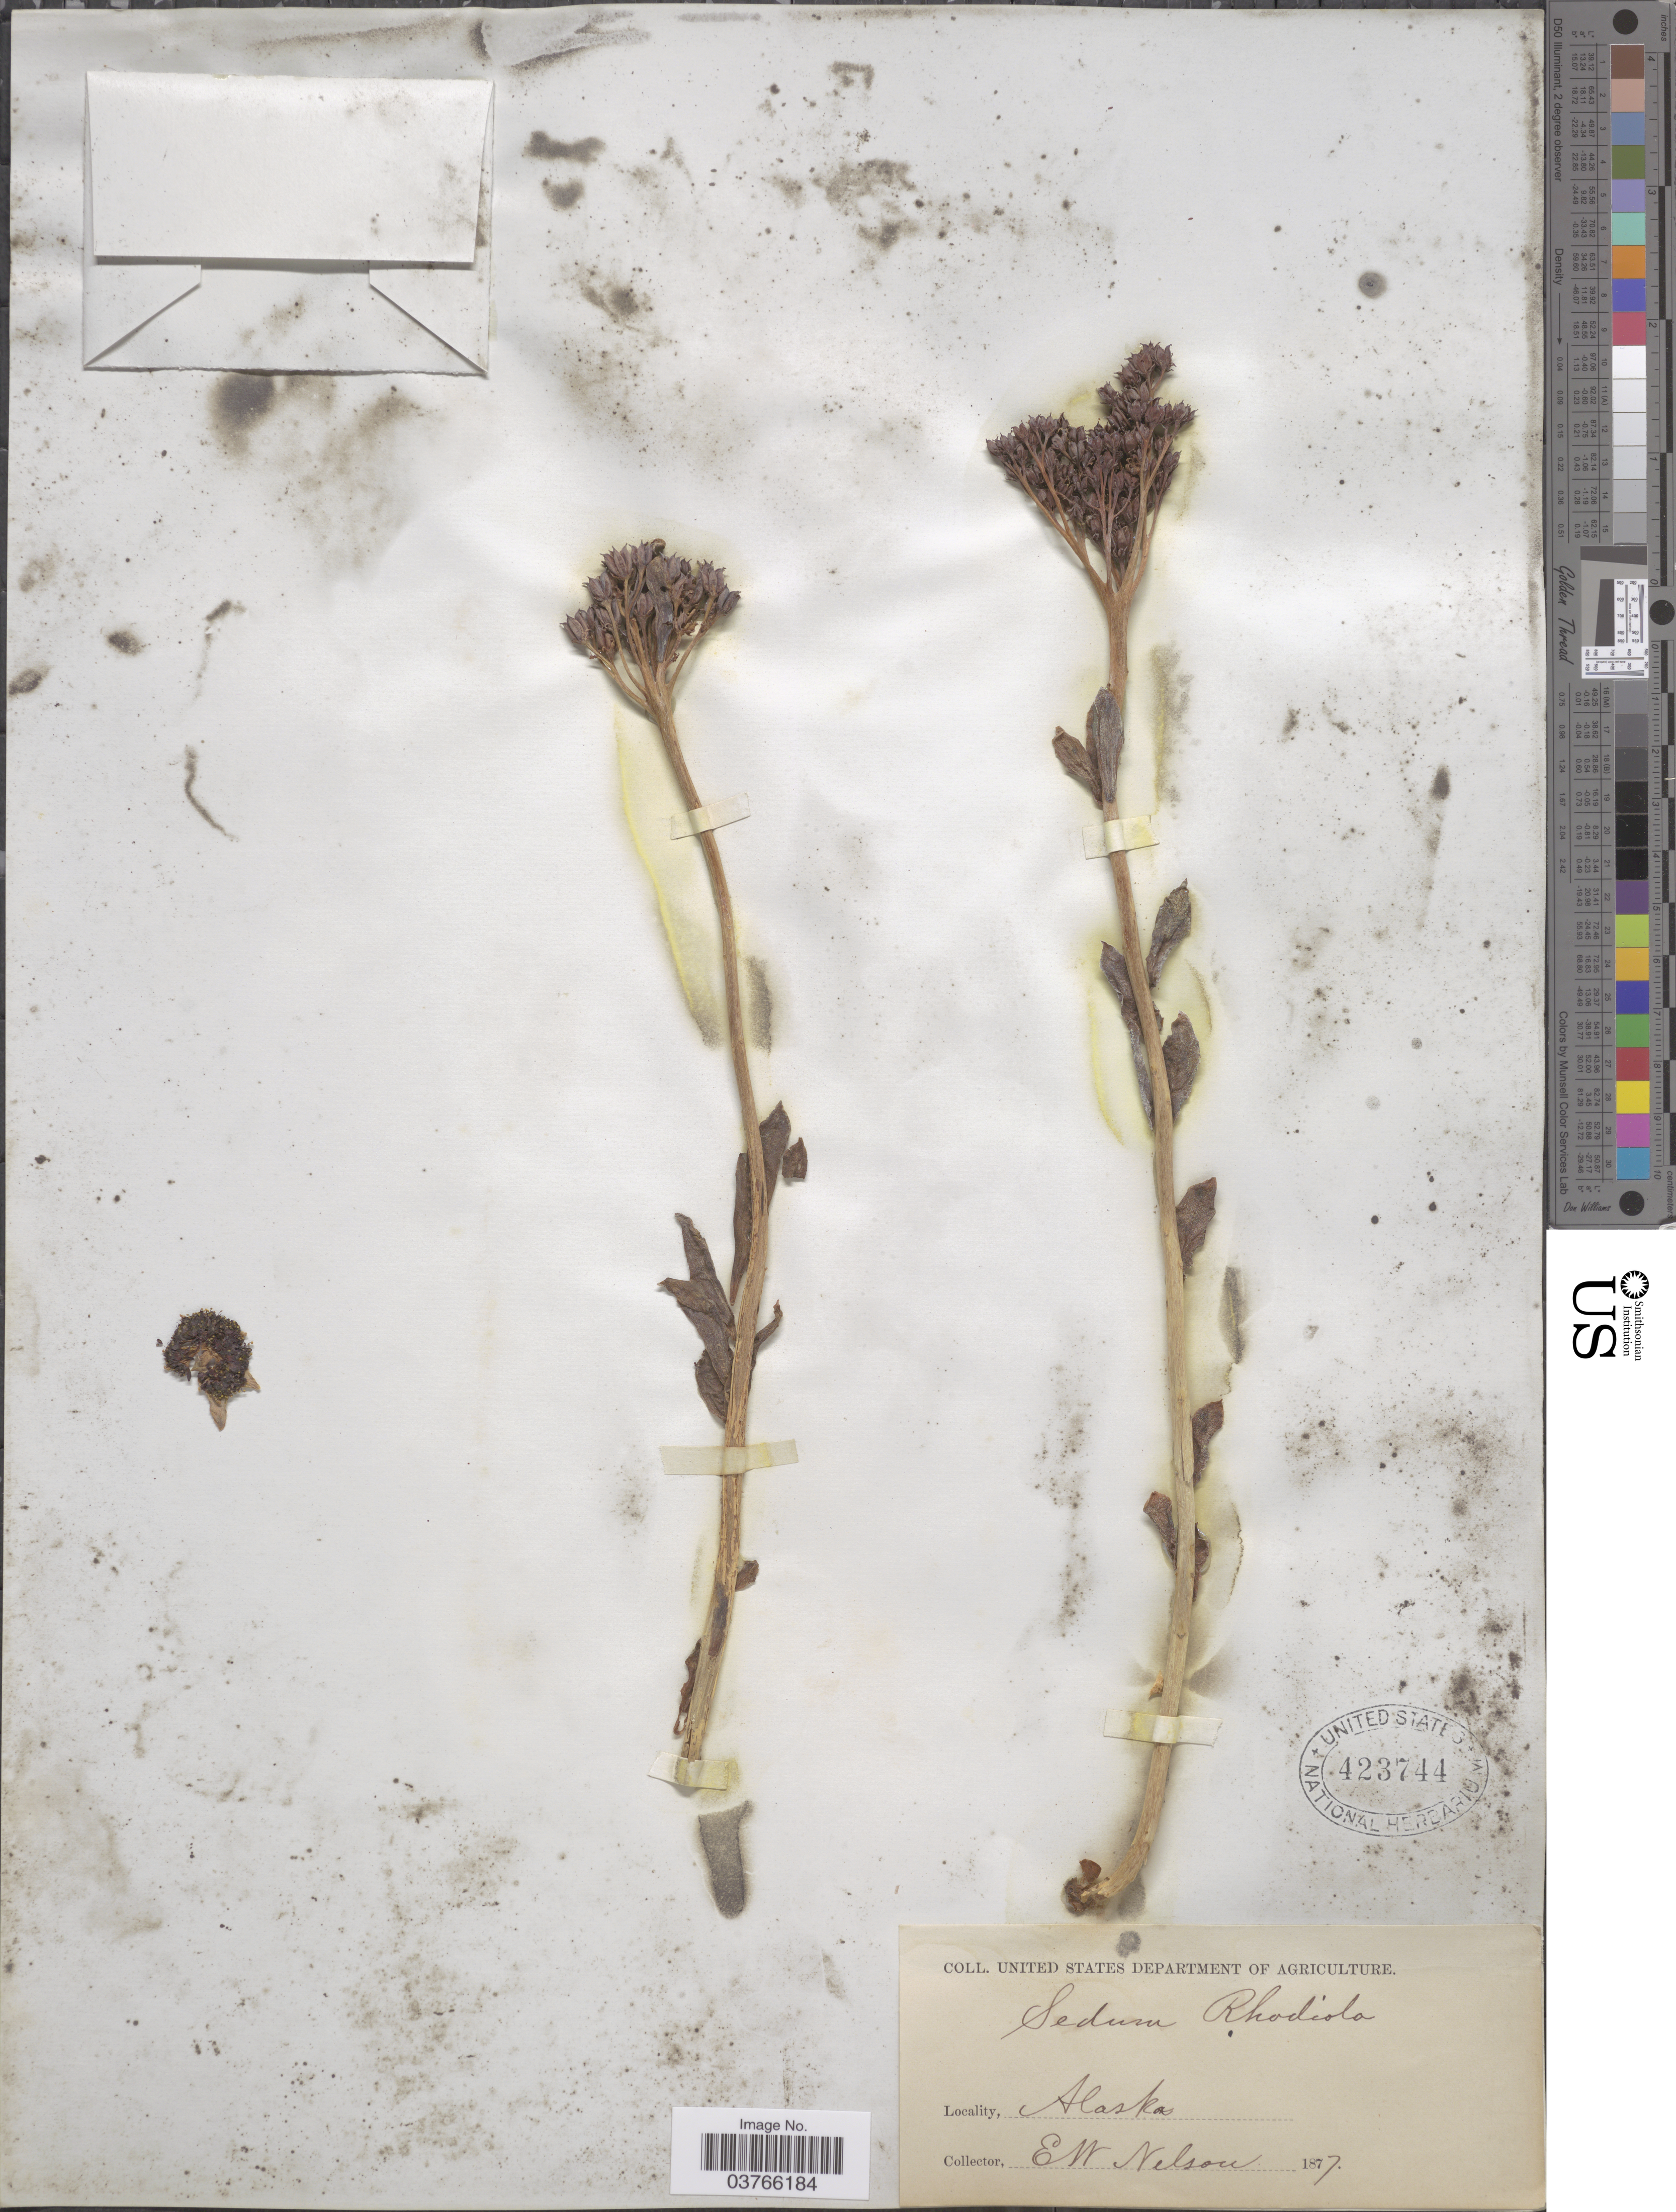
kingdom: Plantae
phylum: Tracheophyta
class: Magnoliopsida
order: Saxifragales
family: Crassulaceae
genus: Rhodiola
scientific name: Rhodiola integrifolia subsp. integrifolia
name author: Raf.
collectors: E. W. Nelson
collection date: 1877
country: United States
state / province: Alaska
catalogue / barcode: US 423744